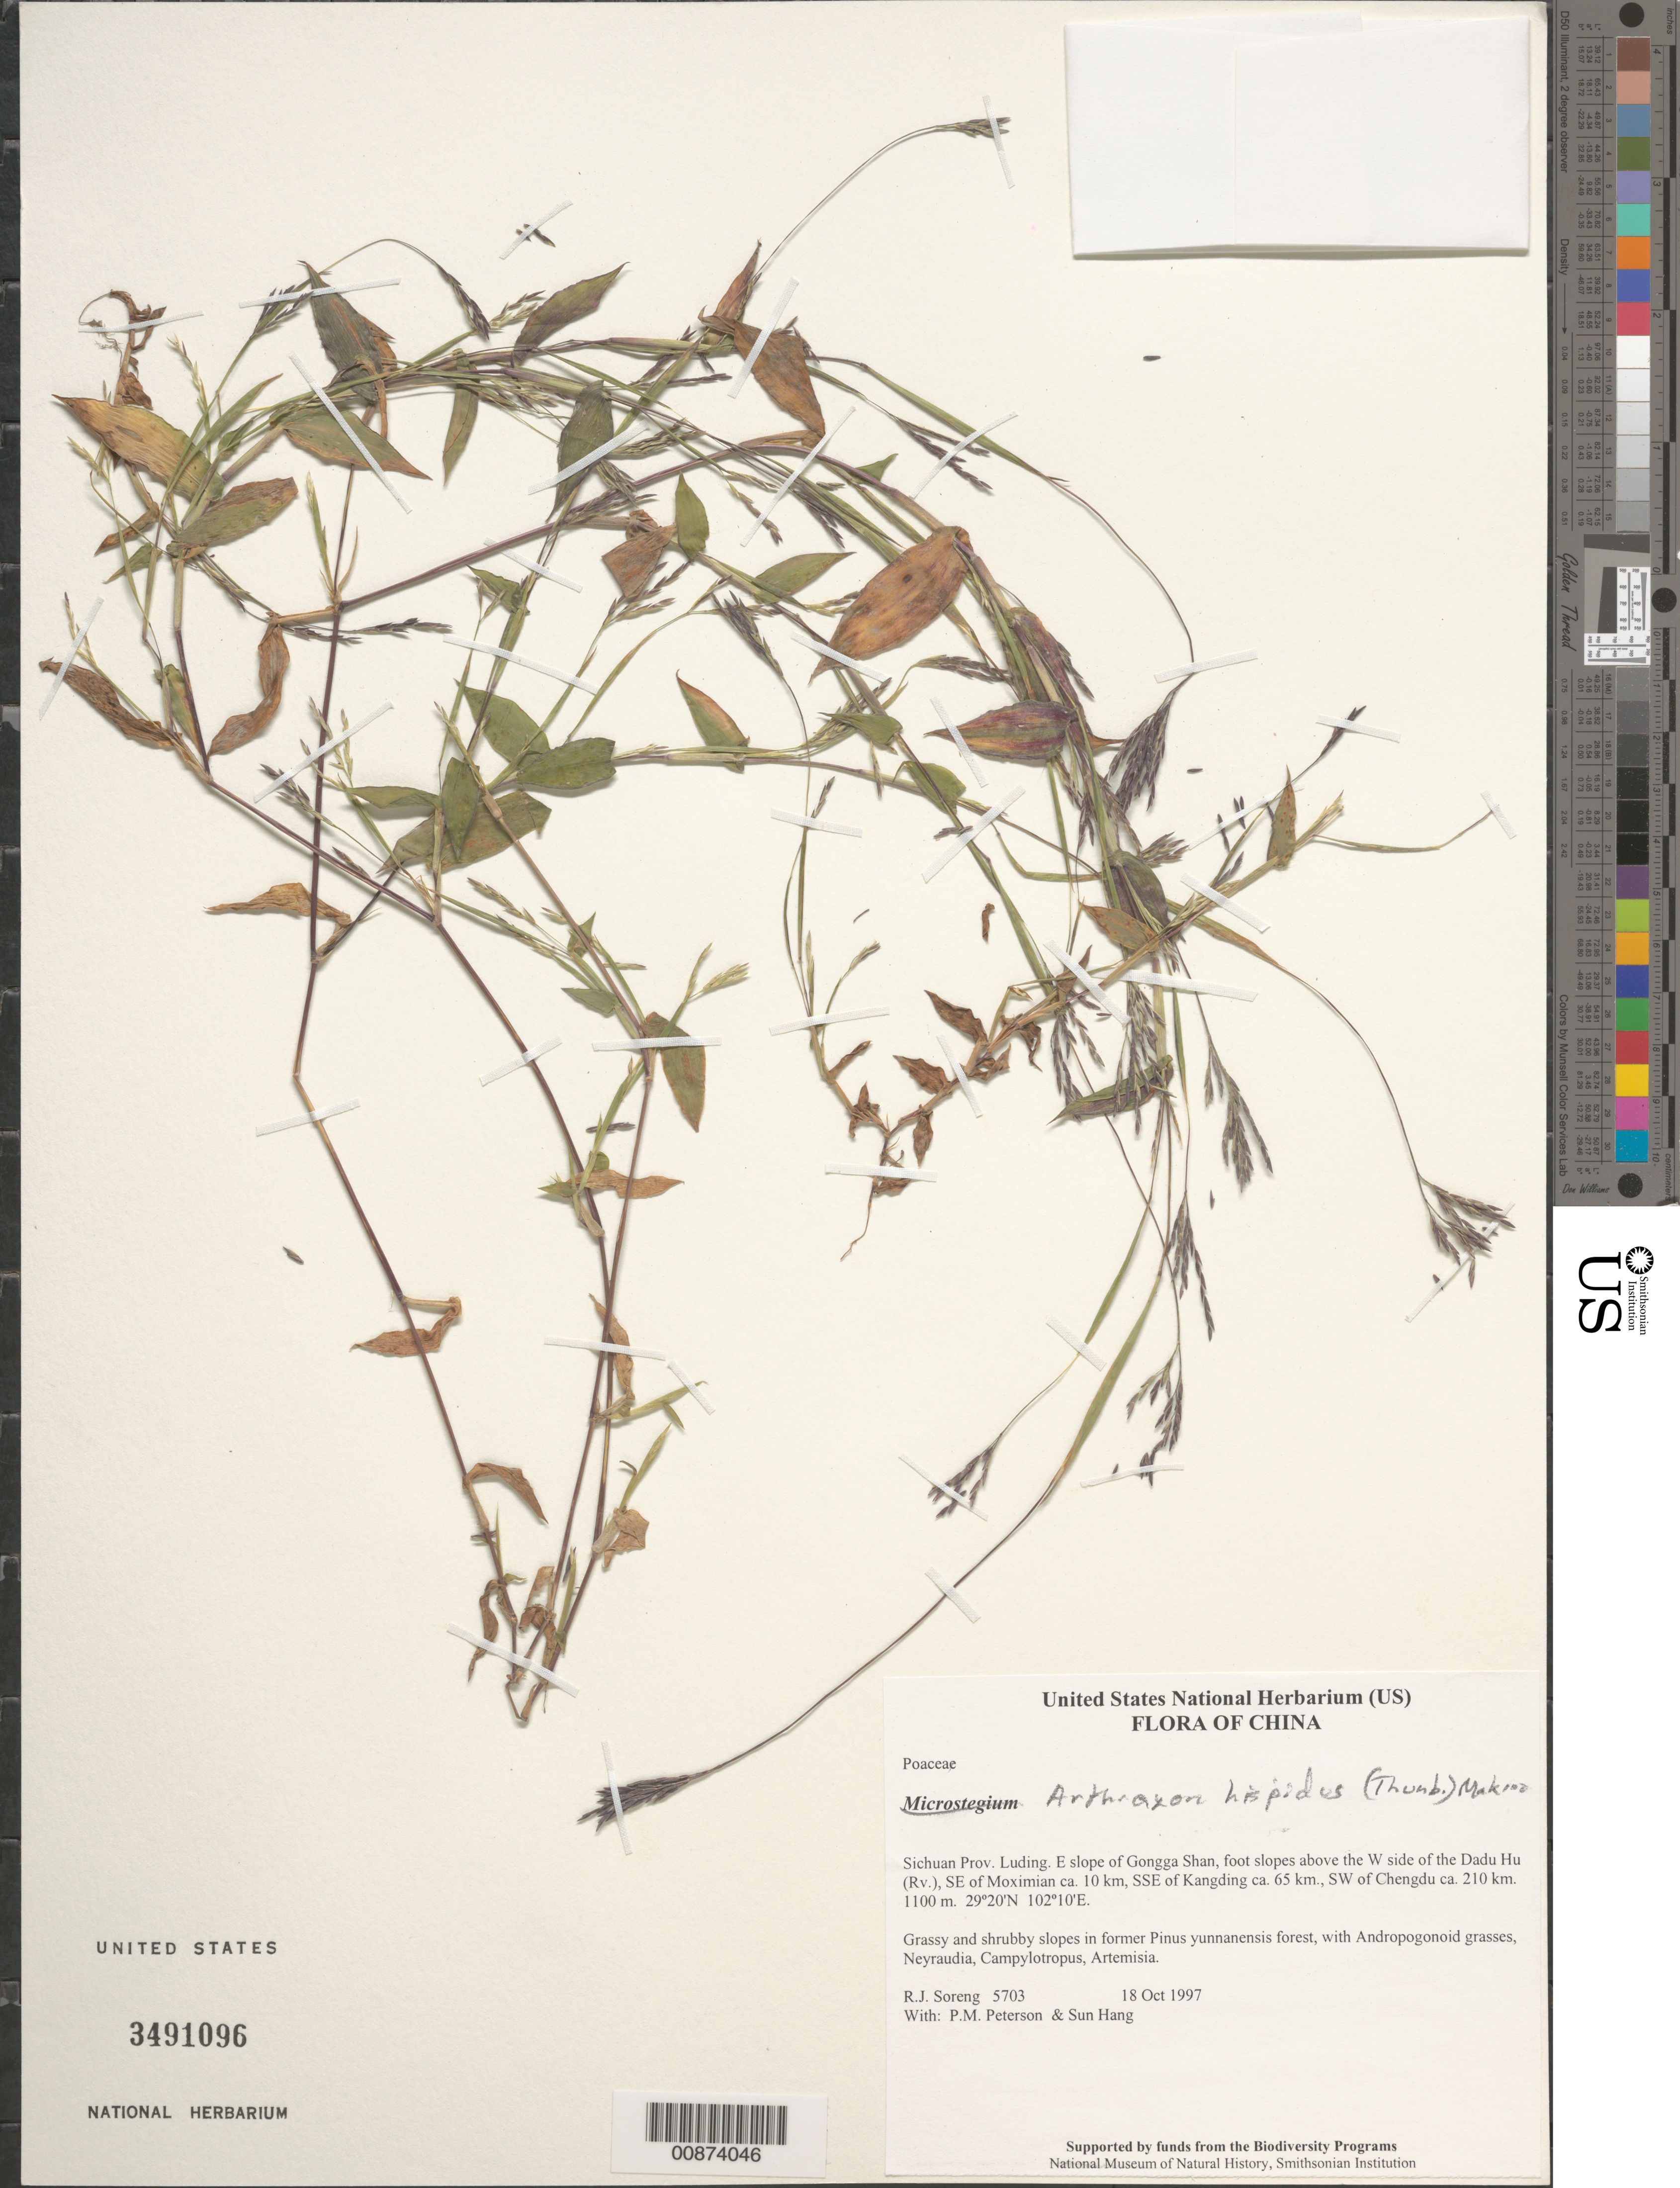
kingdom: Plantae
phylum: Tracheophyta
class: Liliopsida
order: Poales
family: Poaceae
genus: Arthraxon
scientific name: Arthraxon hispidus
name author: (Thunb.) Makino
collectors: R. J. Soreng, P. M. Peterson & Sun Hang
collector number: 5703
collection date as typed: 18 Oct 1997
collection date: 1997-10-18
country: China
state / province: Sichuan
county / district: Luding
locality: E slope of Gongga Shan, foot slopes above the W side of the Dadu Hu (Rv.), SE of Moximian ca. 10 km, SSE of Kangding ca. 65 km., SW of Chengdu ca. 210 km.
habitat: Grassy and shruby slopes in former Pinus yunnanensis forest, with Andropogonoid grasses, Neyraudia, Campylotropus, Artemisia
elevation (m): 1100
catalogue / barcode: US 3491096